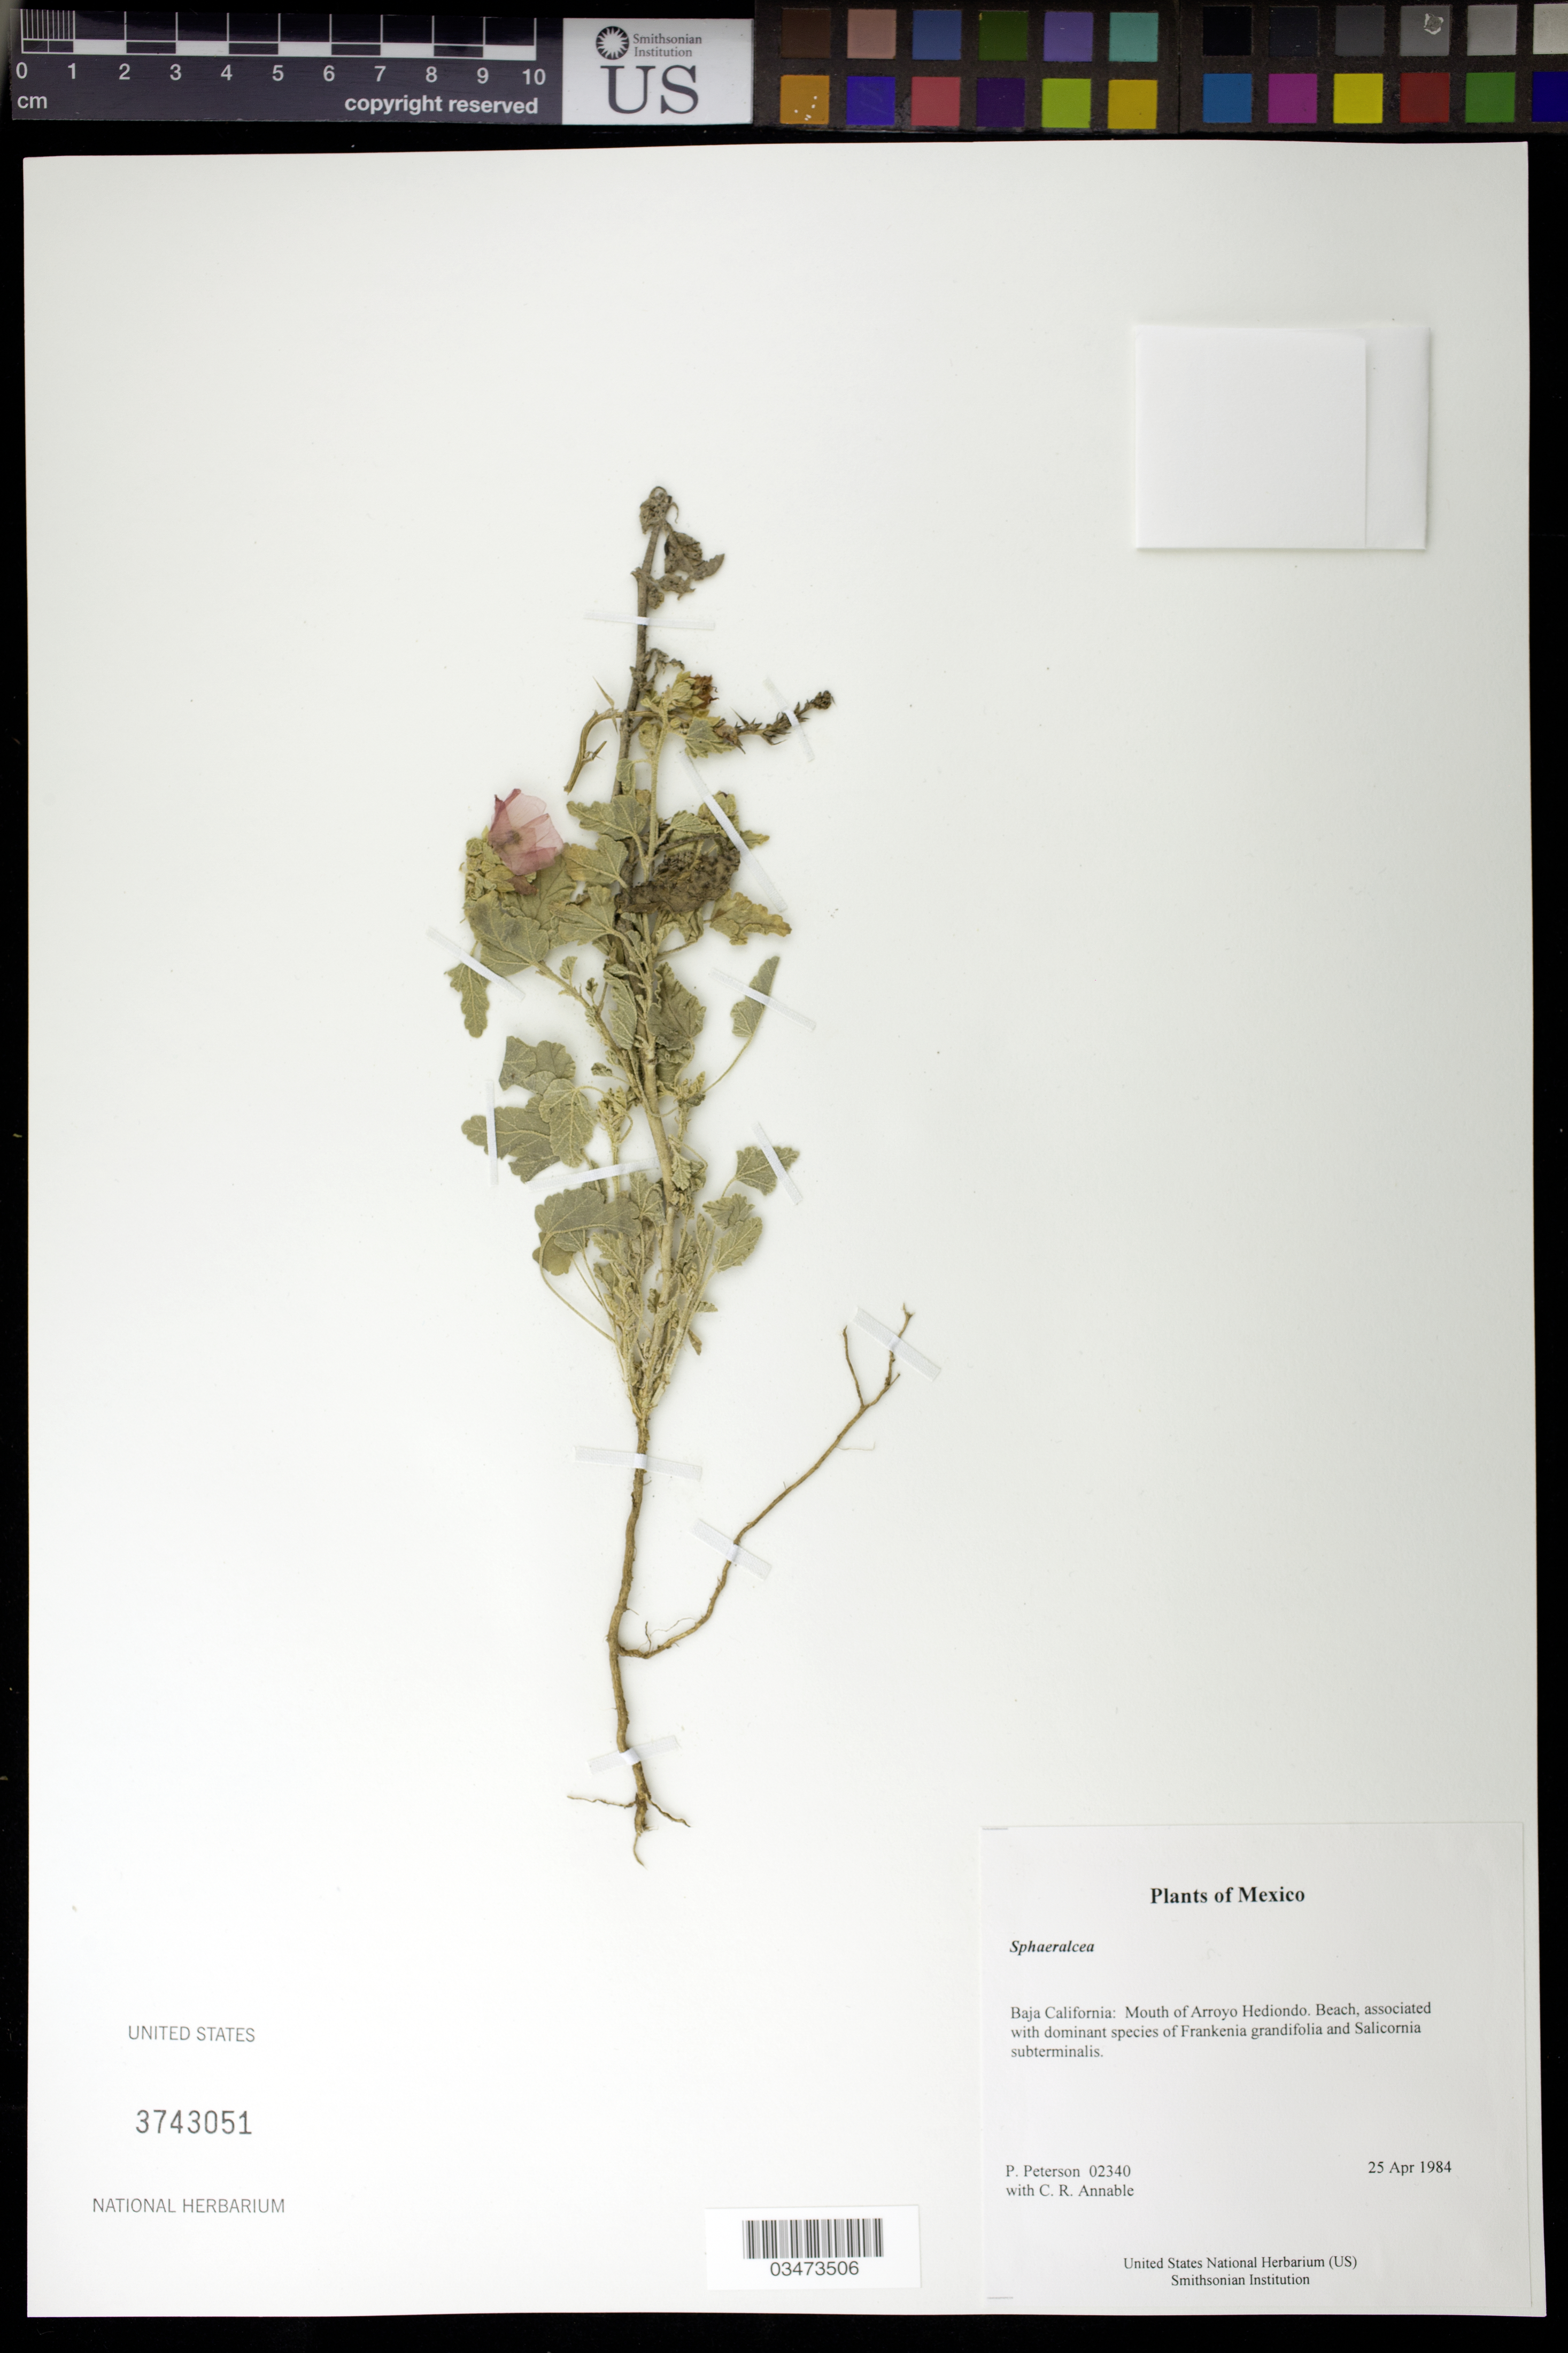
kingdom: Plantae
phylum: Tracheophyta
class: Magnoliopsida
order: Malvales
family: Malvaceae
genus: Sphaeralcea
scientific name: Sphaeralcea sp.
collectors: P. M. Peterson & C. R. Annable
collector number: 02340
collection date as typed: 25 Apr 1984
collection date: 1984-04-25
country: Mexico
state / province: Baja California Norte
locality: Mouth of Arroyo Hediondo.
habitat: Beach, associated with dominant species of Frankenia grandifolia and Salicornia subterminalis.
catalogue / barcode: US 3743051